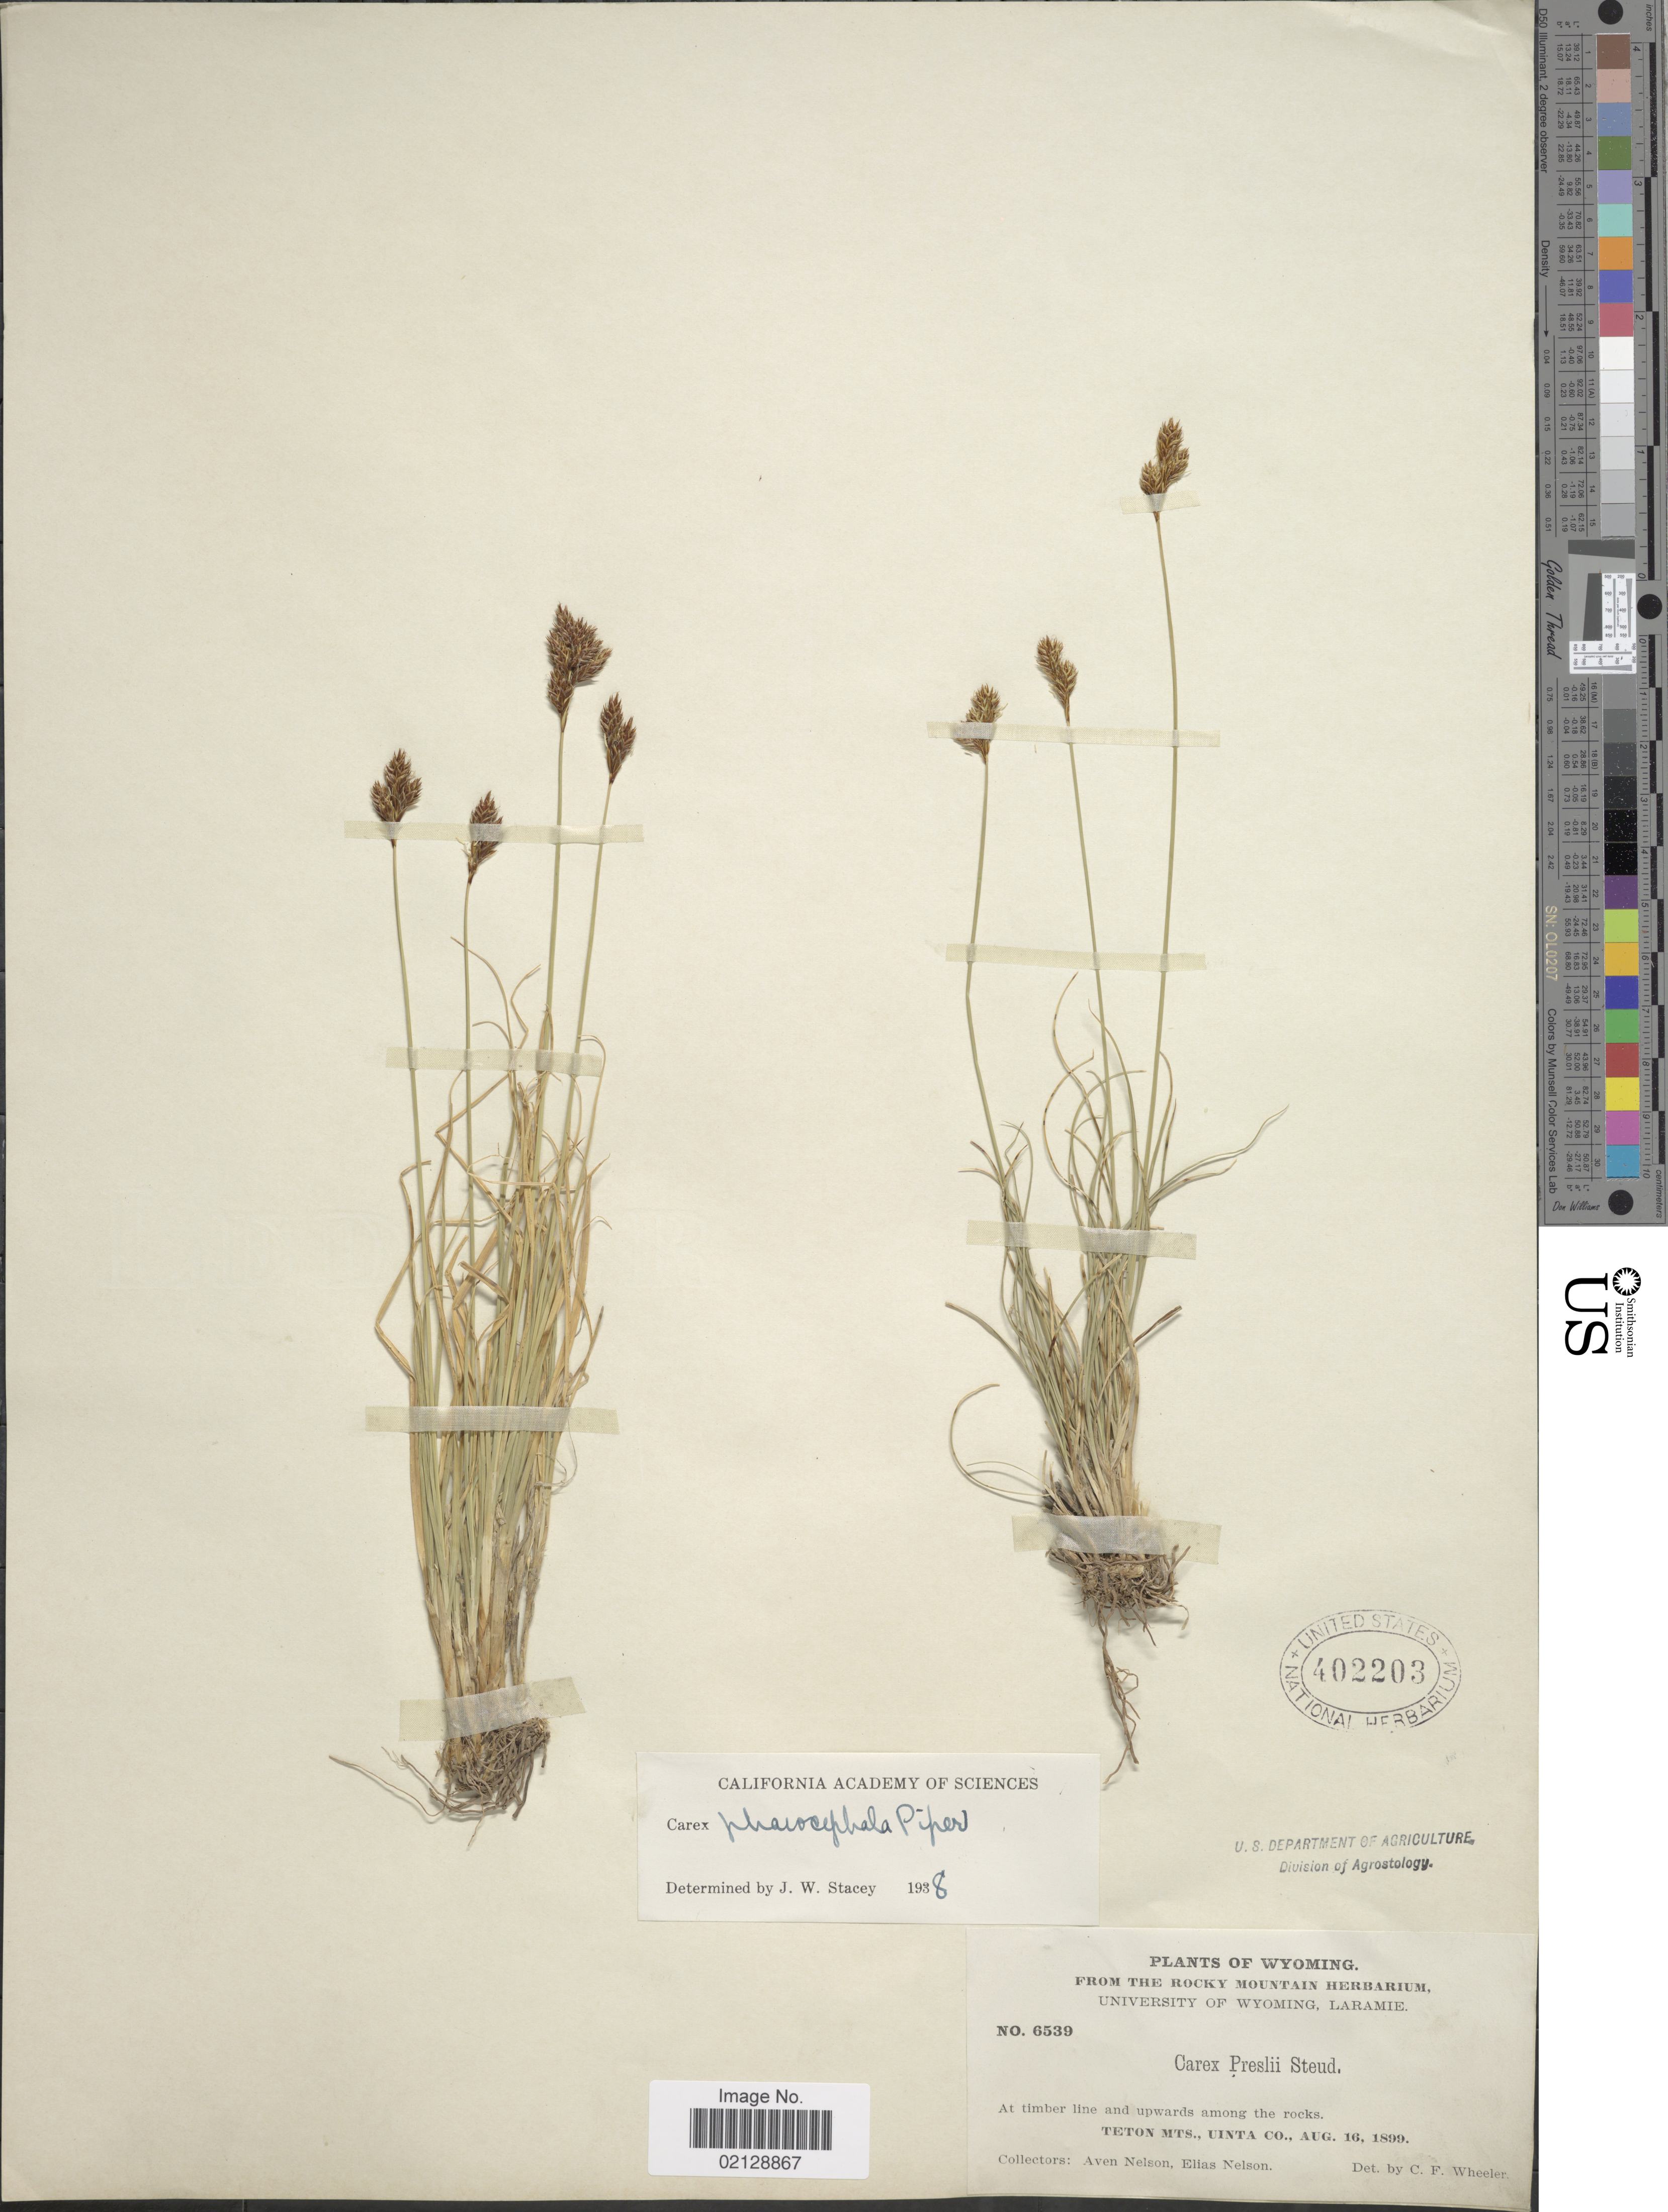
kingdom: Plantae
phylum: Tracheophyta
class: Liliopsida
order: Poales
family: Cyperaceae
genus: Carex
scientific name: Carex phaeocephala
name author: Piper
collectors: A. Nelson & E. Nelson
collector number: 6539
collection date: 1899-08-16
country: United States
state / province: Wyoming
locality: At timber line and upwards among the rocks, Teton Mts., Uinta Co.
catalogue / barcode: US 402203